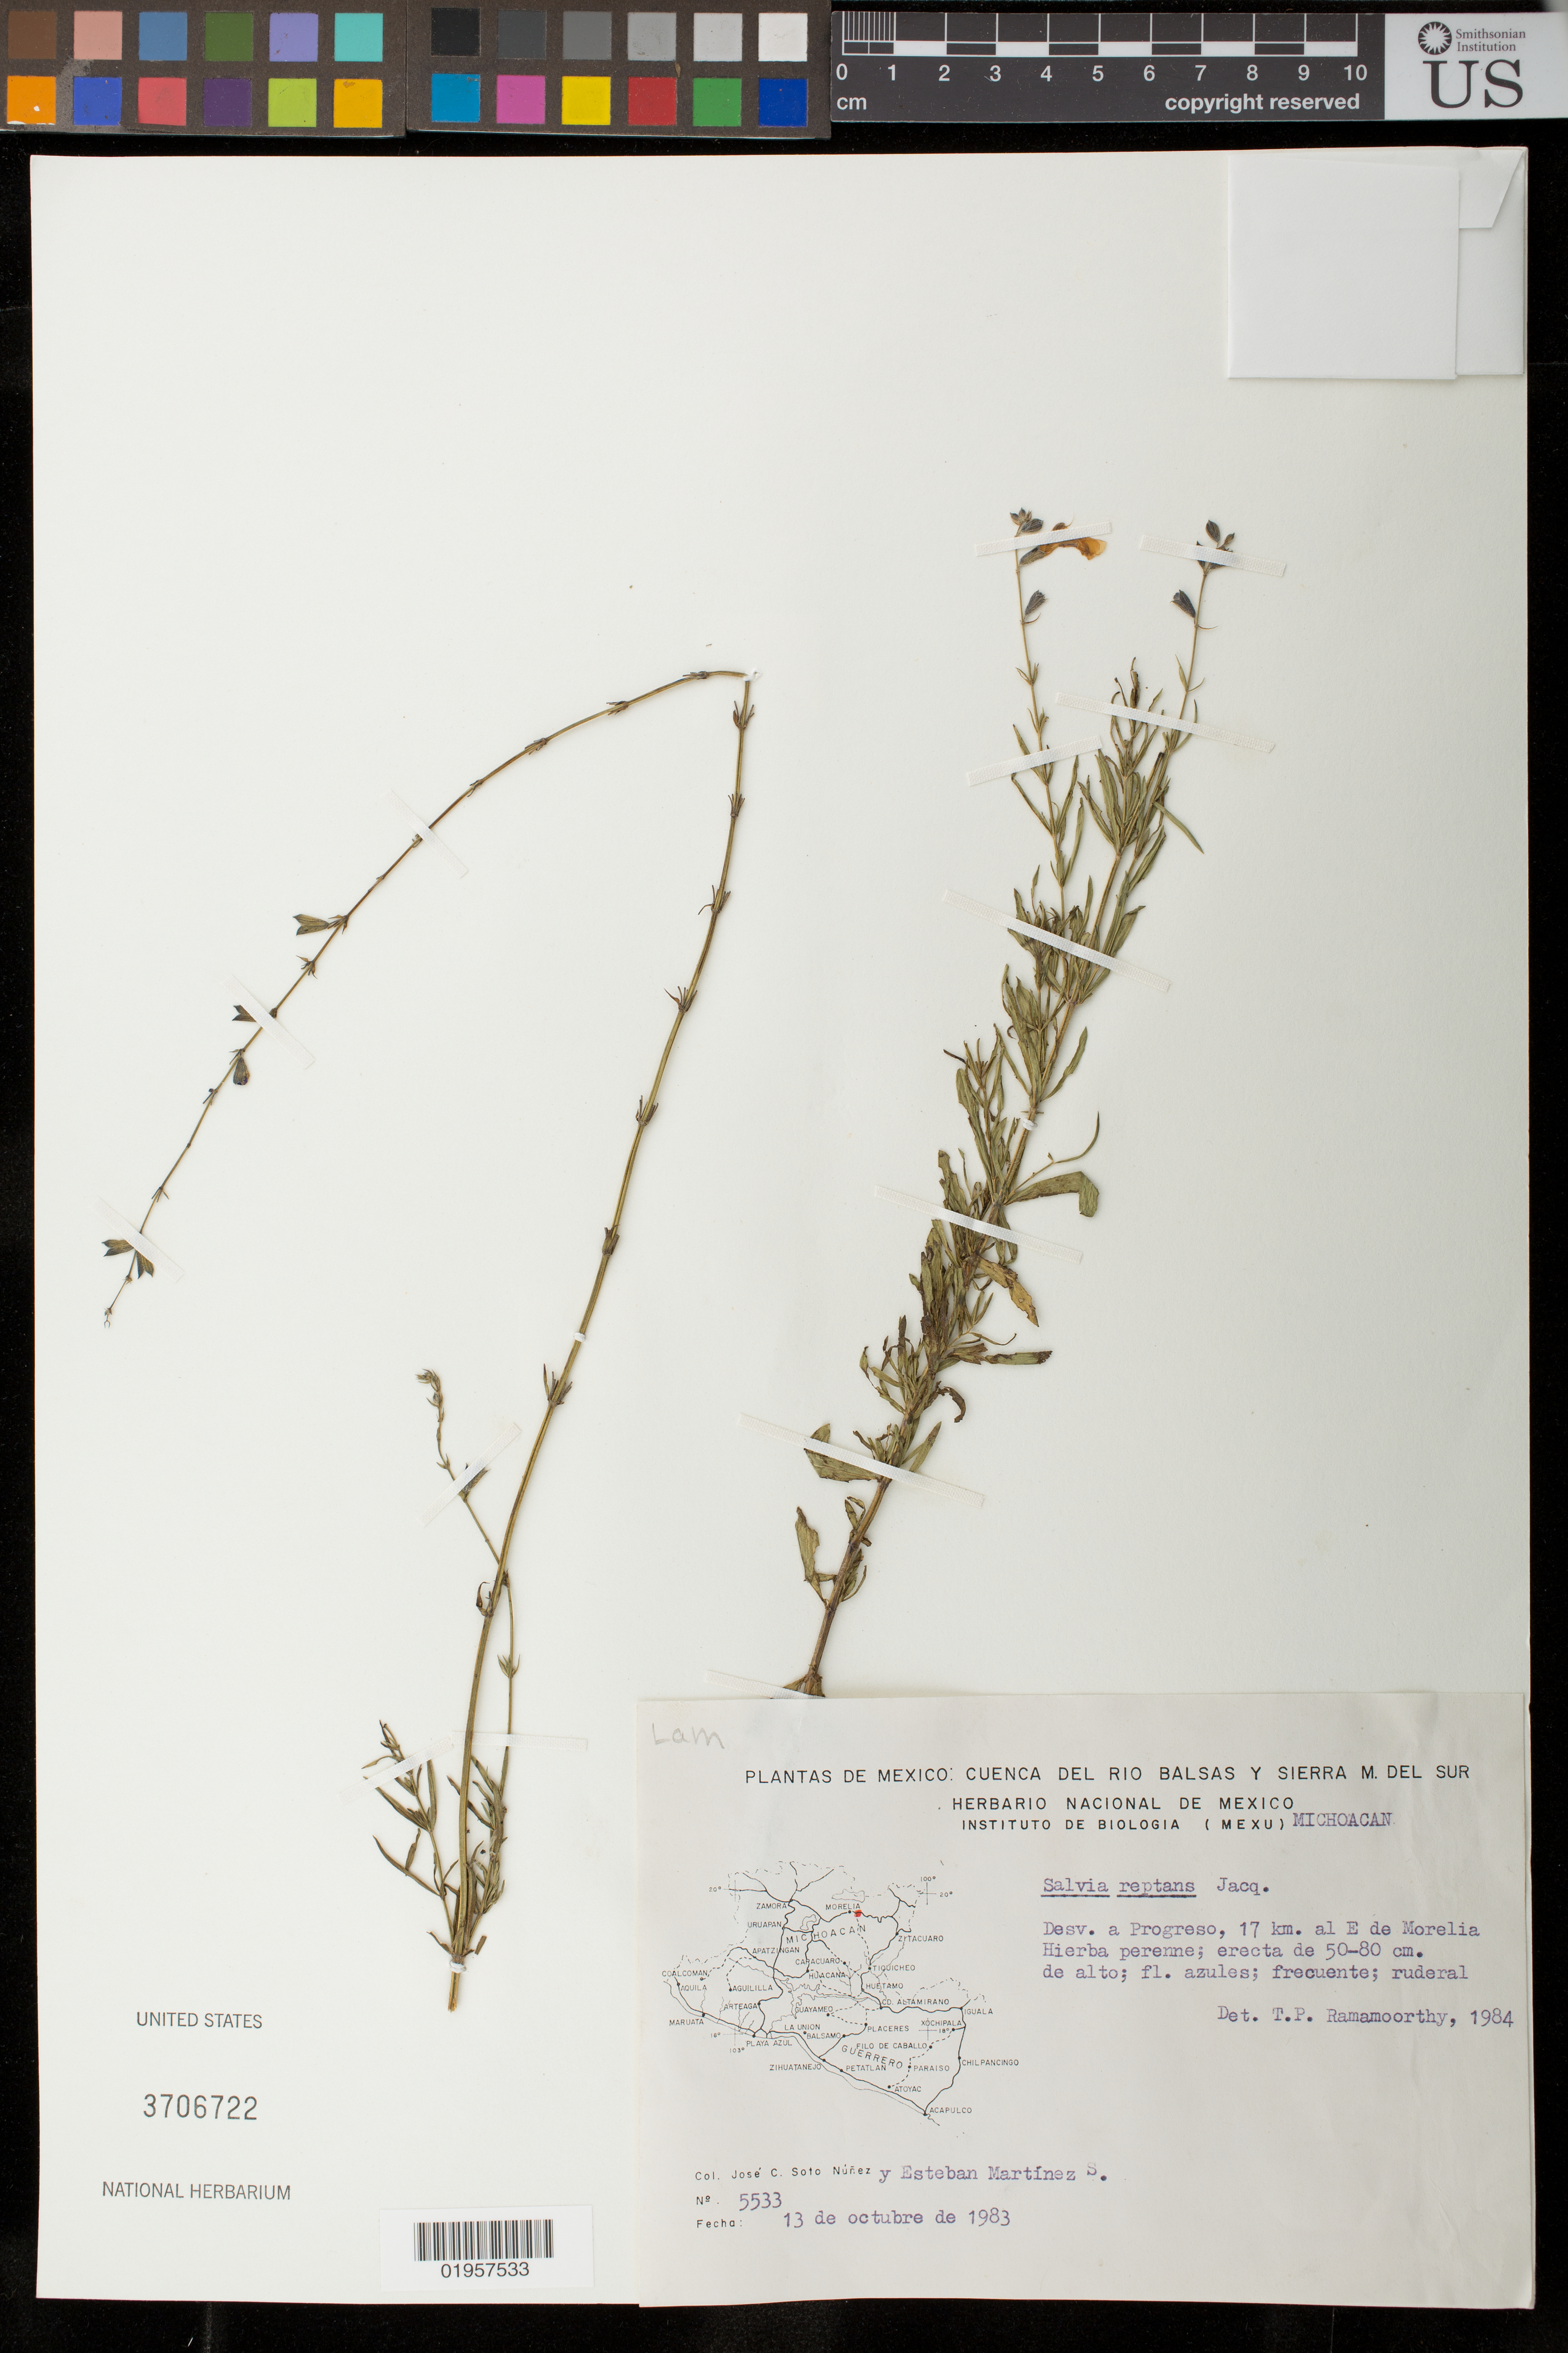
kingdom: Plantae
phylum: Tracheophyta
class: Magnoliopsida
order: Lamiales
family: Lamiaceae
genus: Salvia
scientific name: Salvia reptans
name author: Jacq.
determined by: Ramamoorthy, T. P.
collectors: J. C. Soto Núñez & E. Martínez S.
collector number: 5533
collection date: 1983-10-13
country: Mexico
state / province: Michoacán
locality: Desv. a Progreso, 17 km al E de Morelia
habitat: Frecuente; ruderal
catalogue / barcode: US 3706722